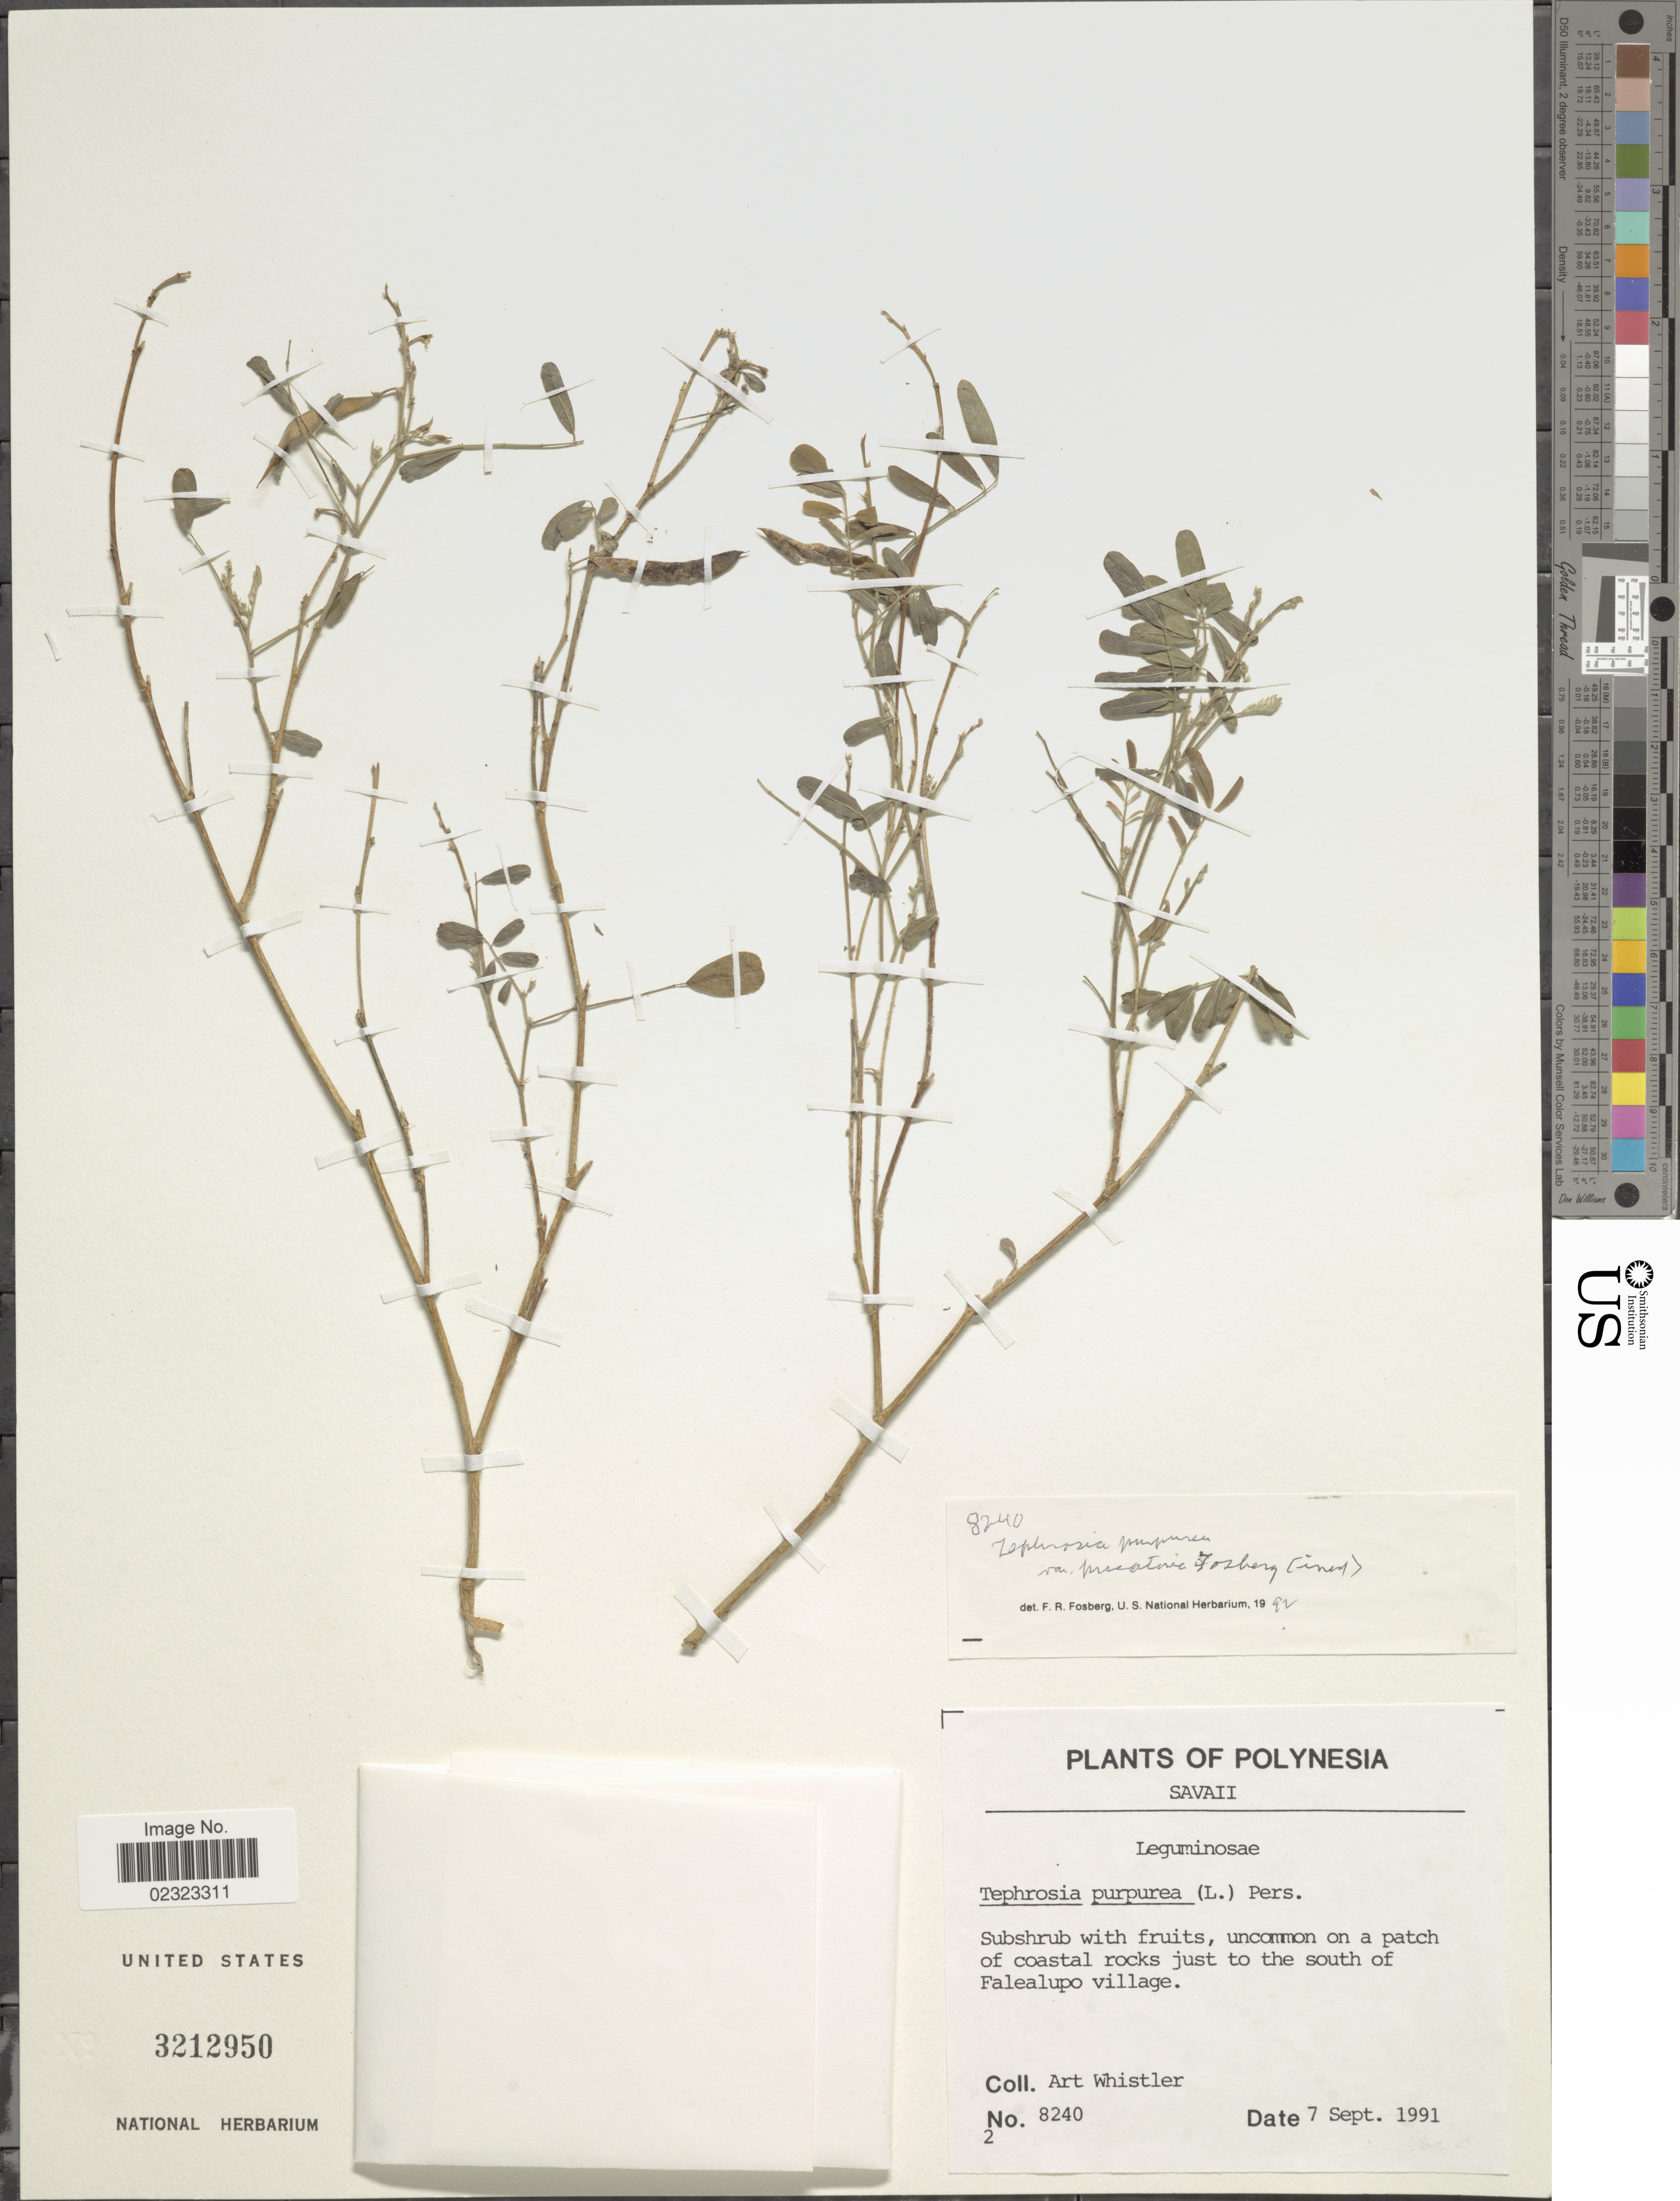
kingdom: Plantae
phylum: Tracheophyta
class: Magnoliopsida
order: Fabales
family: Fabaceae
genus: Tephrosia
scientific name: Tephrosia purpurea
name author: (L.) Pers.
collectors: A. Whistler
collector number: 8240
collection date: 1991-09-07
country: Samoa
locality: Savai'i, uncommon on a patch of coastal rocks just to the south of Falealupo village.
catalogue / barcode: US 3212950